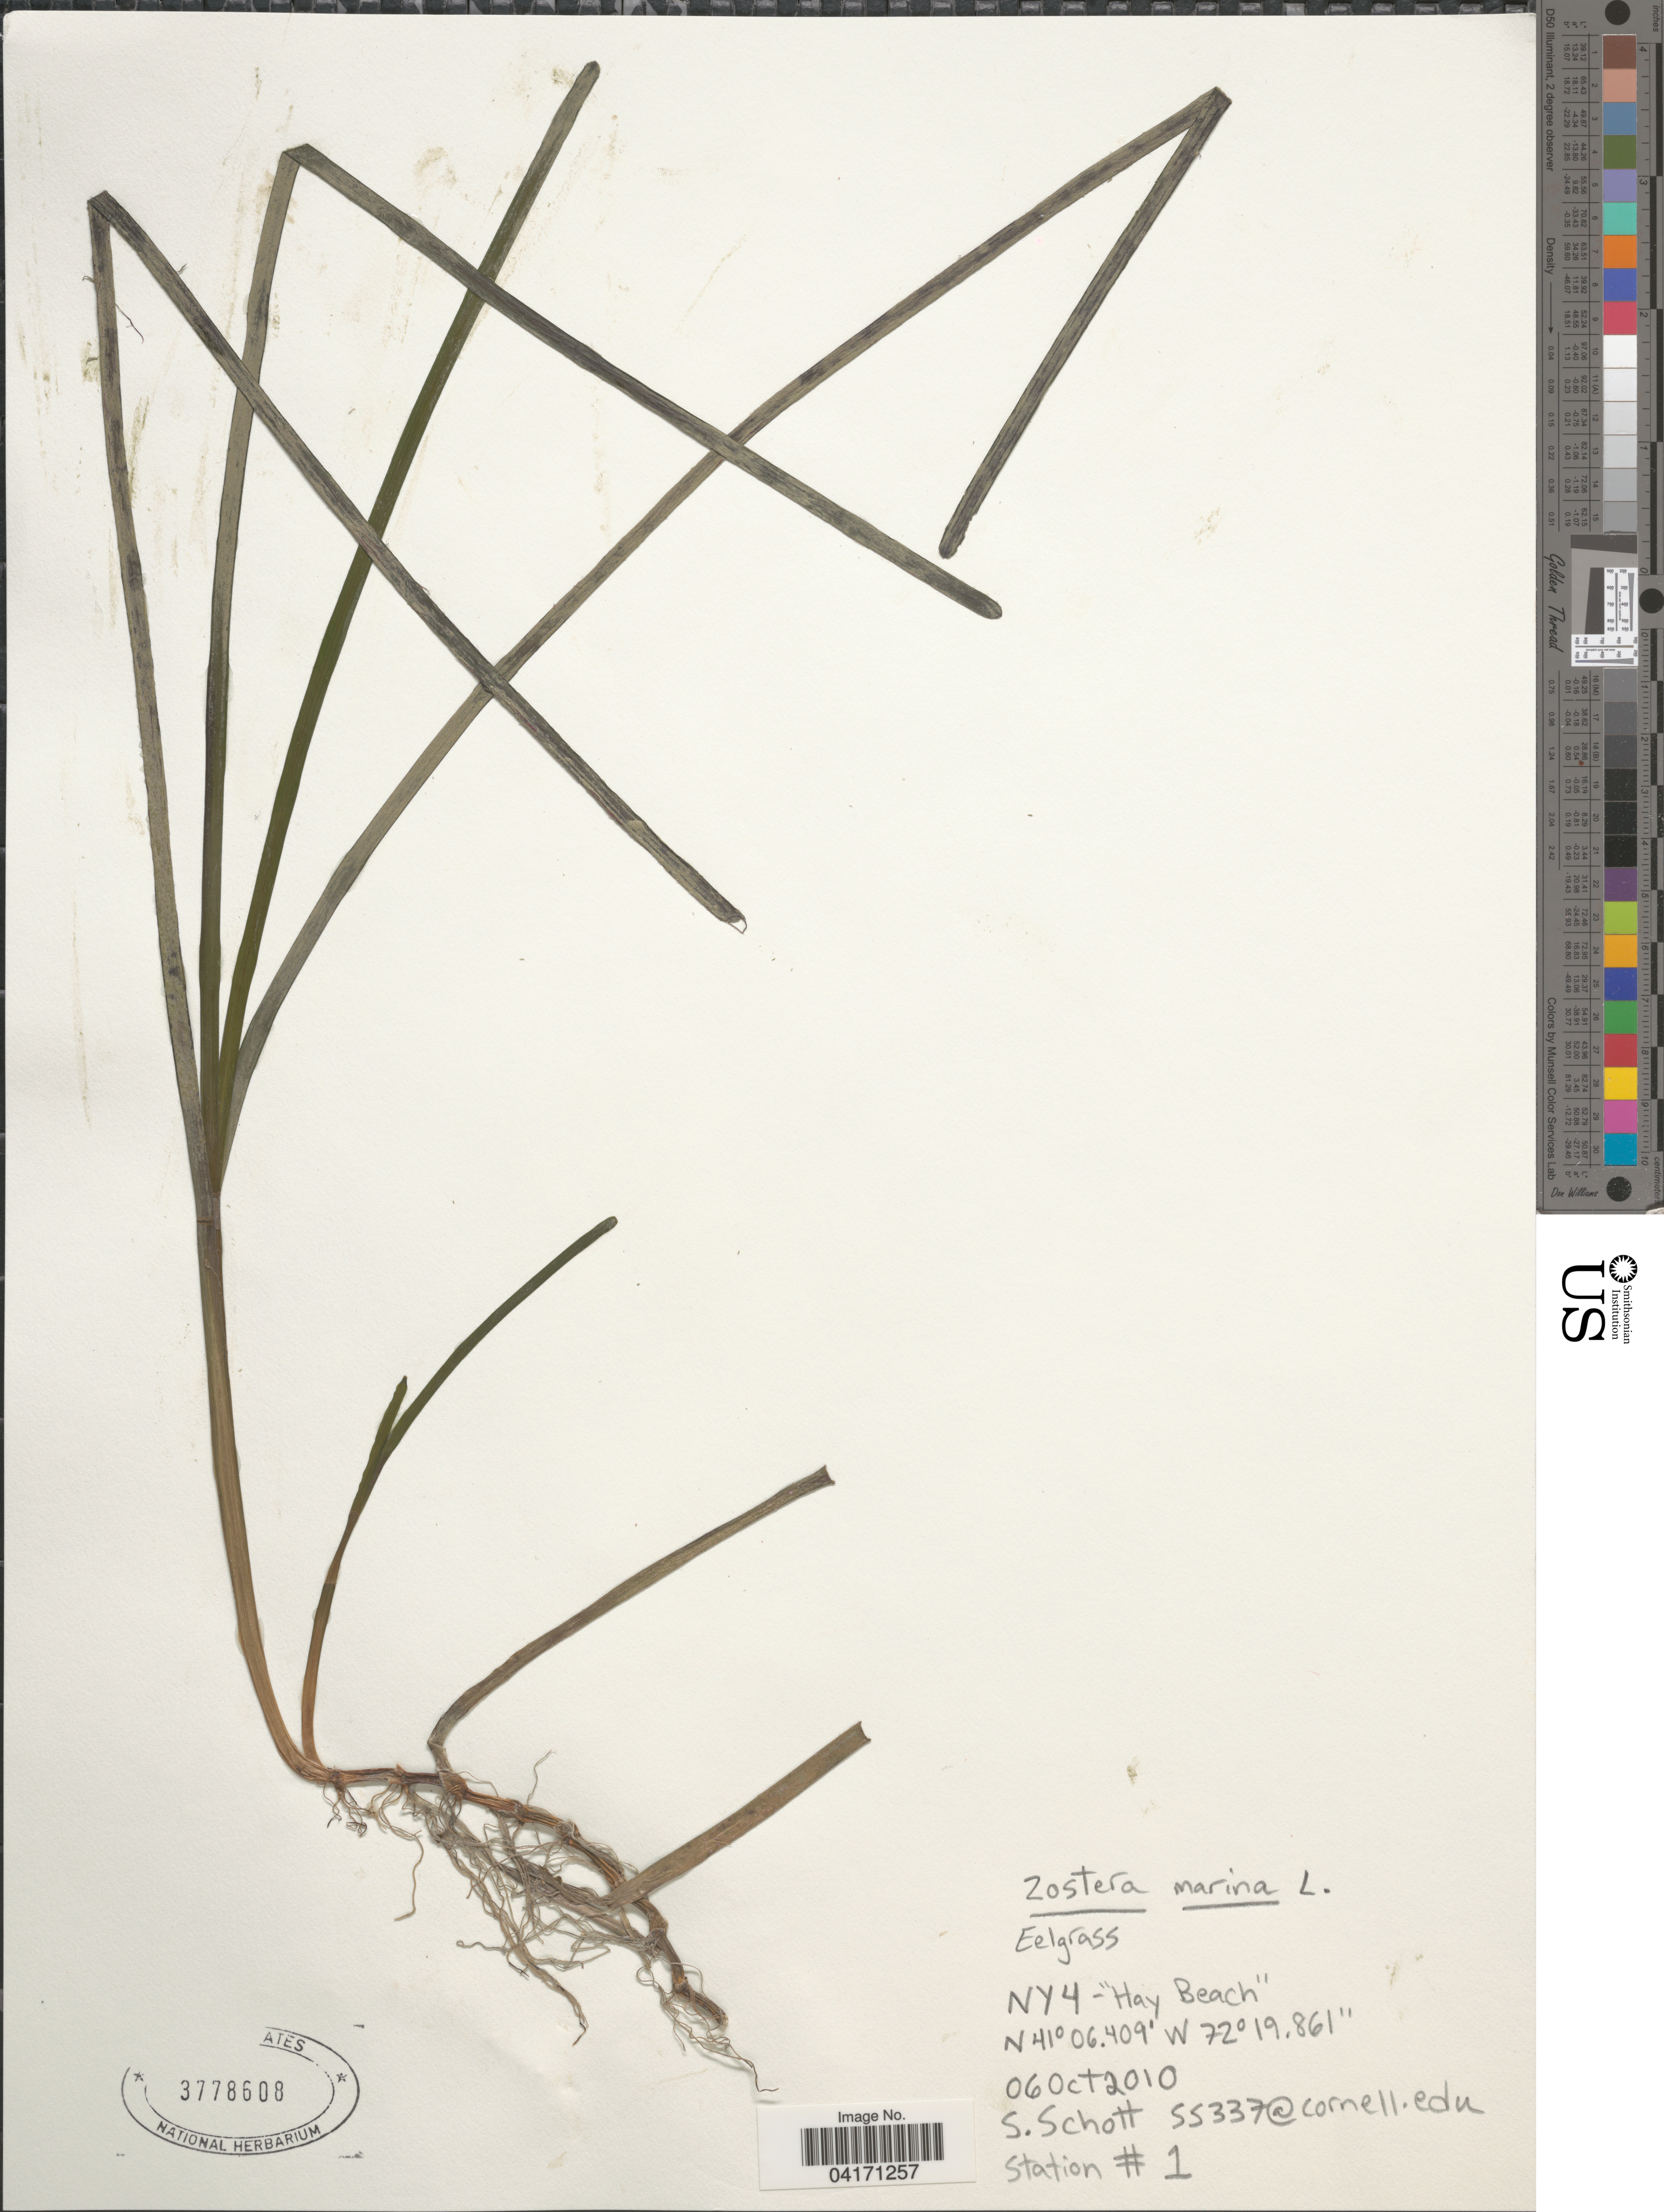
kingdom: Plantae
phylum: Tracheophyta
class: Liliopsida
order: Alismatales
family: Zosteraceae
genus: Zostera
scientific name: Zostera marina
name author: L.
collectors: S. Schott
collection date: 2010-10-06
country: United States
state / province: New York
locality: NY4-"Hay Beach". Station #1.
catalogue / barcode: US 3778608